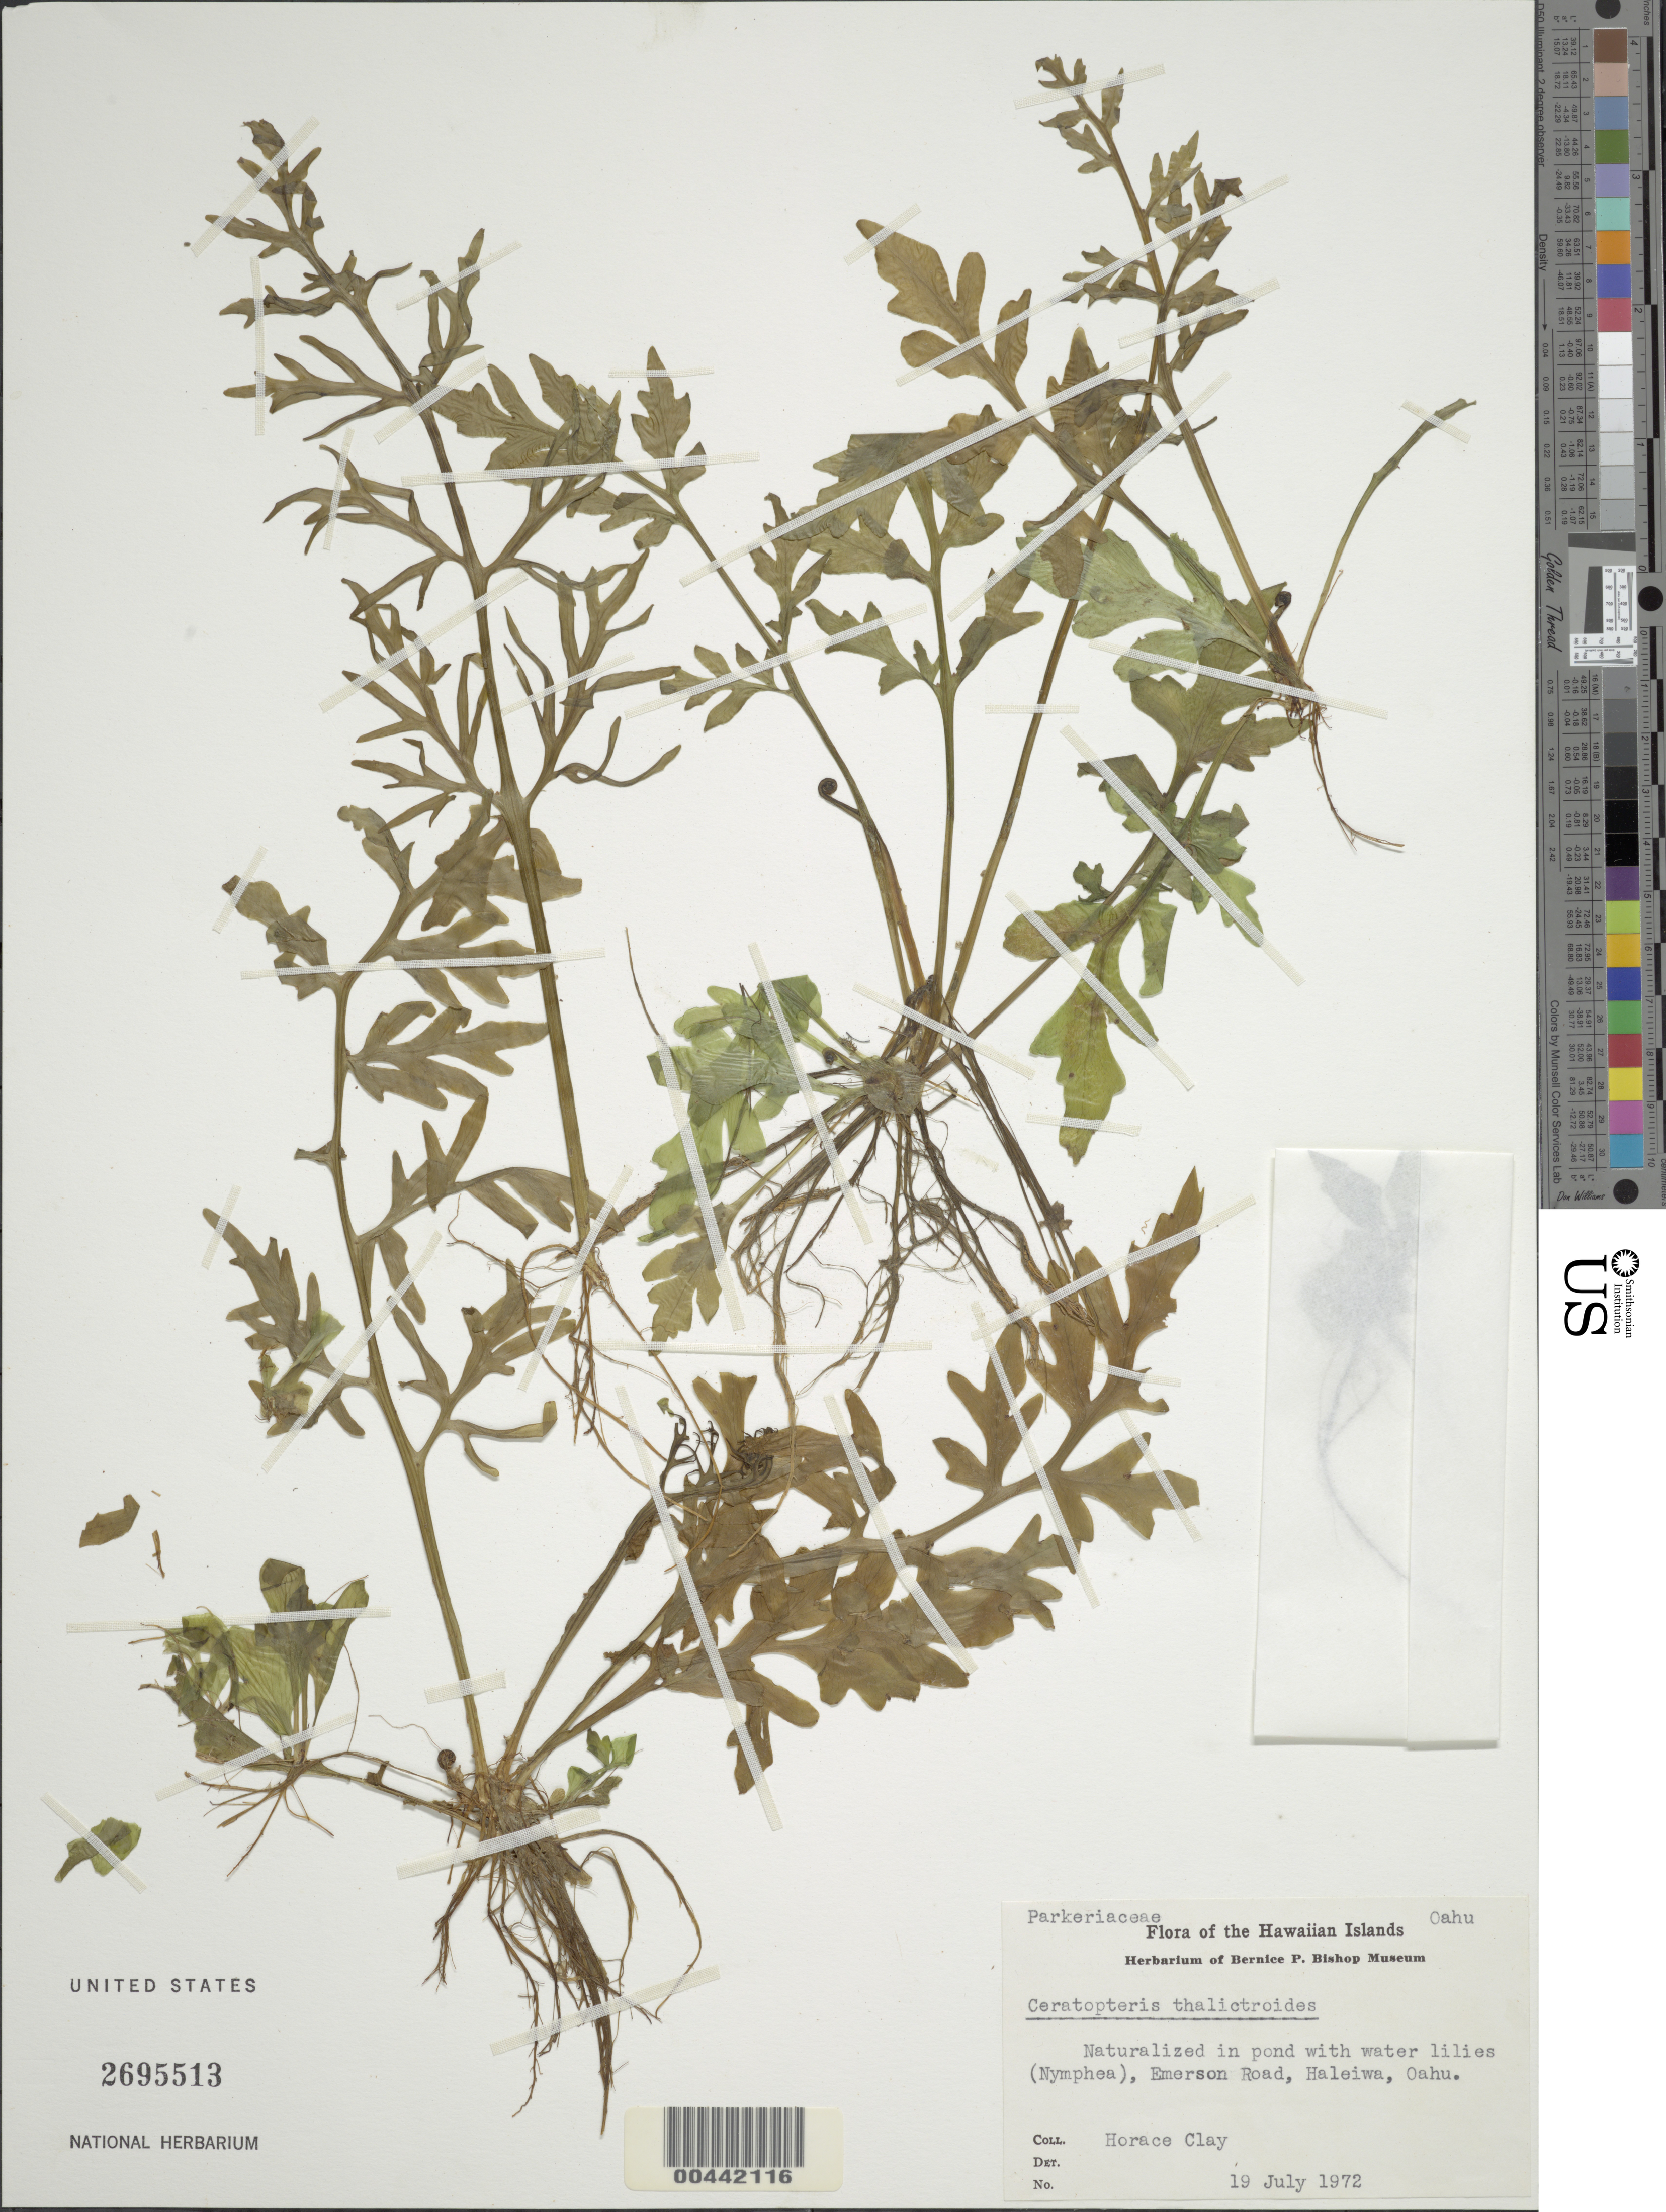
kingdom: Plantae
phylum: Tracheophyta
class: Polypodiopsida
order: Polypodiales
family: Pteridaceae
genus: Ceratopteris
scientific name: Ceratopteris thalictroides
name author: (L.) Brongn.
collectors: H. Clay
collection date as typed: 19 Jul 1972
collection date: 1972-07-19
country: United States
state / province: Hawaii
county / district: Honolulu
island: Oahu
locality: Emerson Road, Haleiwa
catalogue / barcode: US 2695513